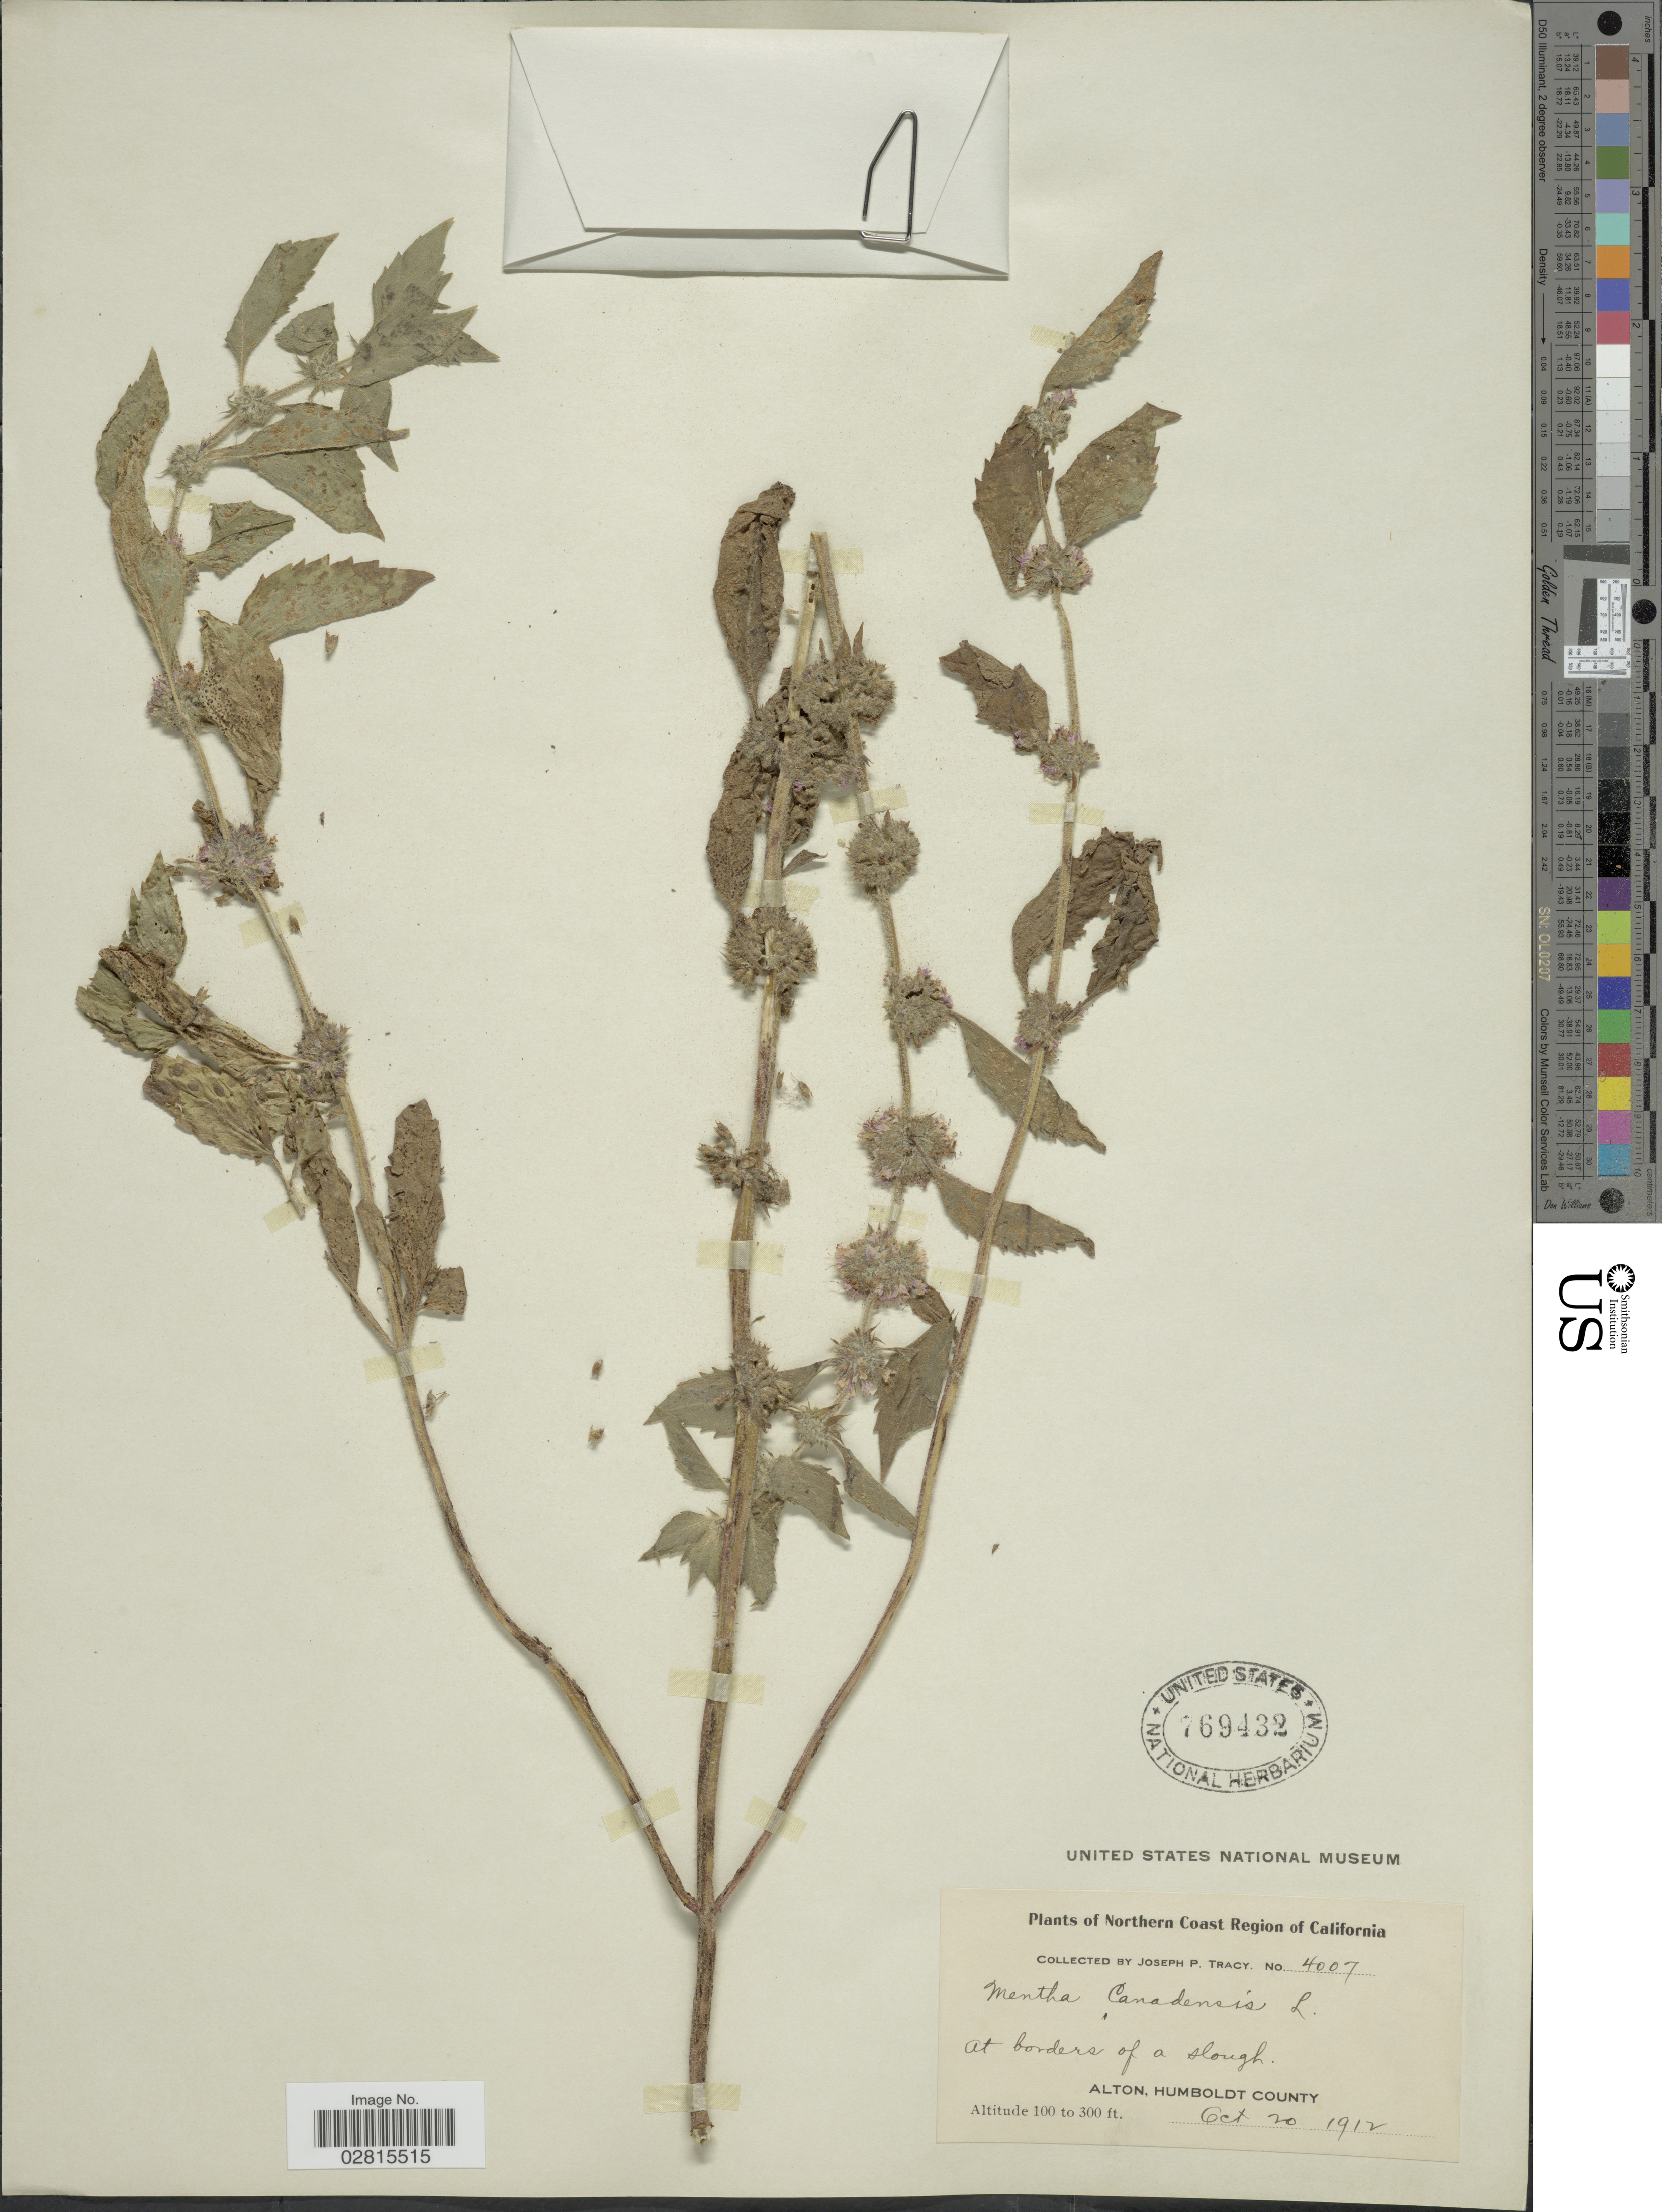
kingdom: Plantae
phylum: Tracheophyta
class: Magnoliopsida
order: Lamiales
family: Lamiaceae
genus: Mentha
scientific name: Mentha canadensis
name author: L.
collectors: J. Tracy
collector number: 4007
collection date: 1912-10-20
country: United States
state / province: California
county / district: Humboldt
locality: Northern Coast Region of California, Alton, Humboldt County.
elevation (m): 30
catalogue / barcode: US 769432